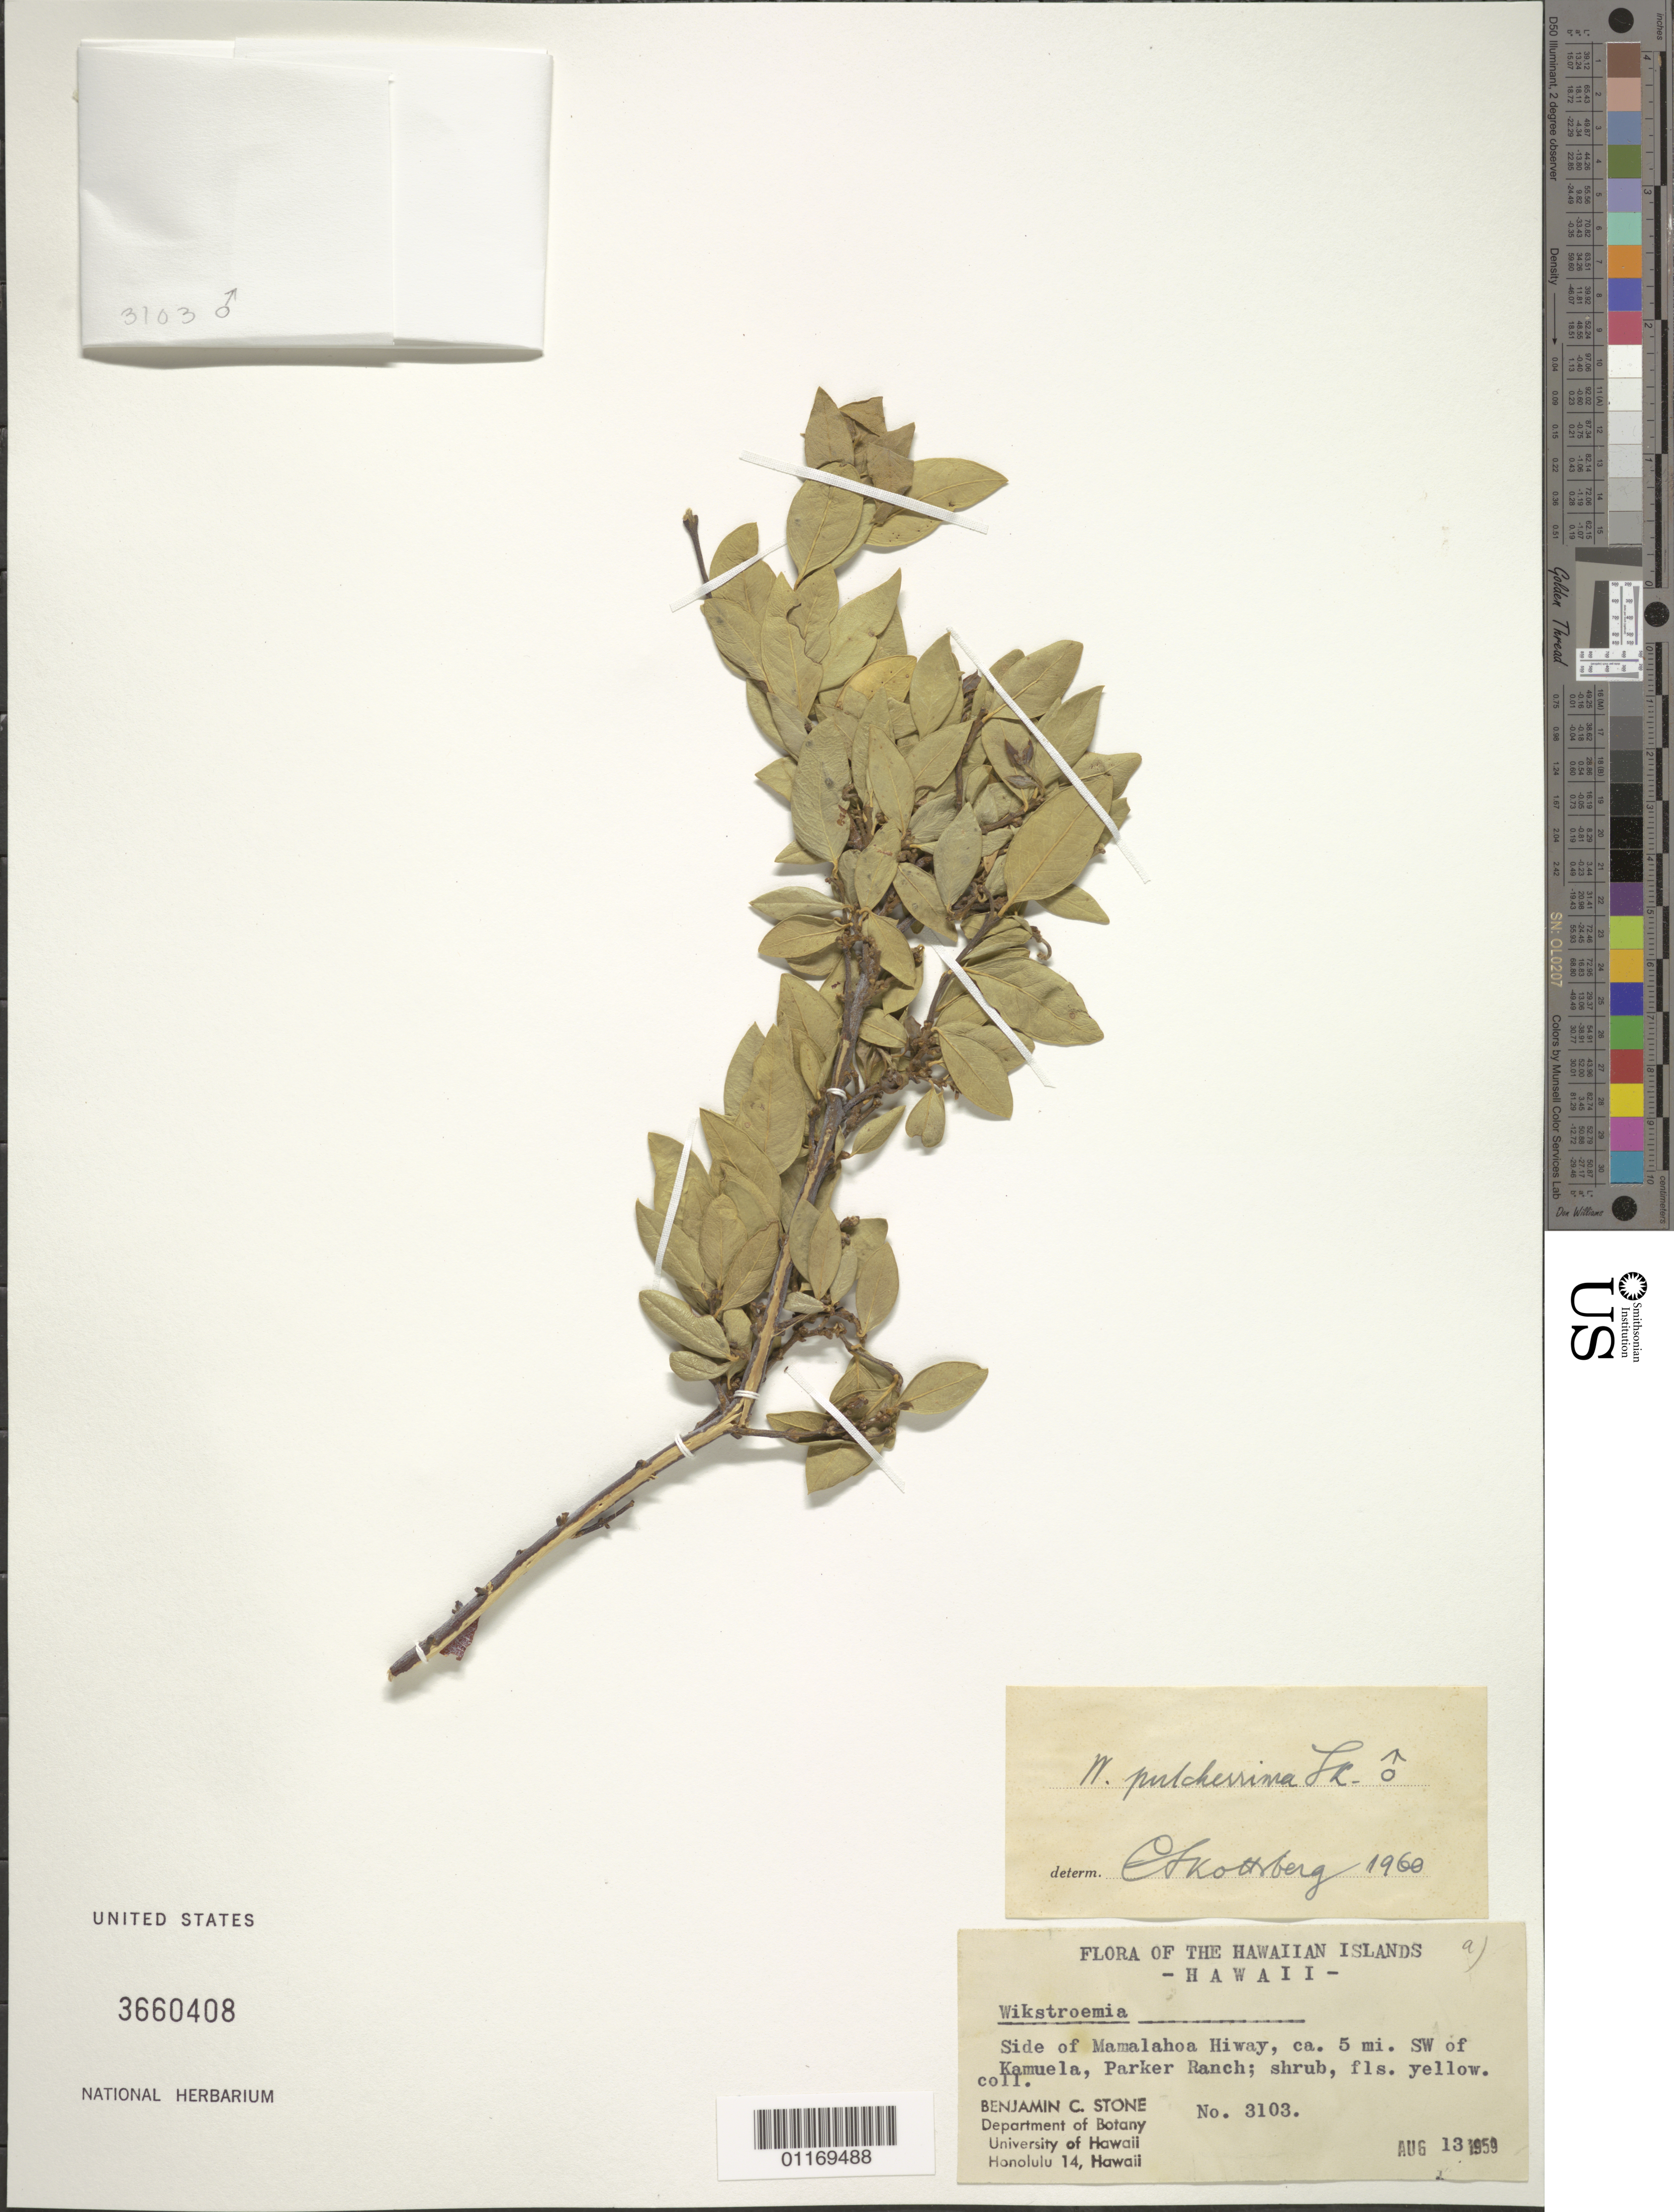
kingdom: Plantae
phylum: Tracheophyta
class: Magnoliopsida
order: Malvales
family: Thymelaeaceae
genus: Wikstroemia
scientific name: Wikstroemia pulcherrima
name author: Skottsb.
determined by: Skottsberg, C. J. F.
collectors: B. C. Stone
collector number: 3103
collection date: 1959-08-13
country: United States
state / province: Hawaii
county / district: Hawaii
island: Hawaii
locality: Side of Mamalahoa Hiway, ca. 5 mi. SW of Kamuela, Parker Ranch.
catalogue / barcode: US 3660408